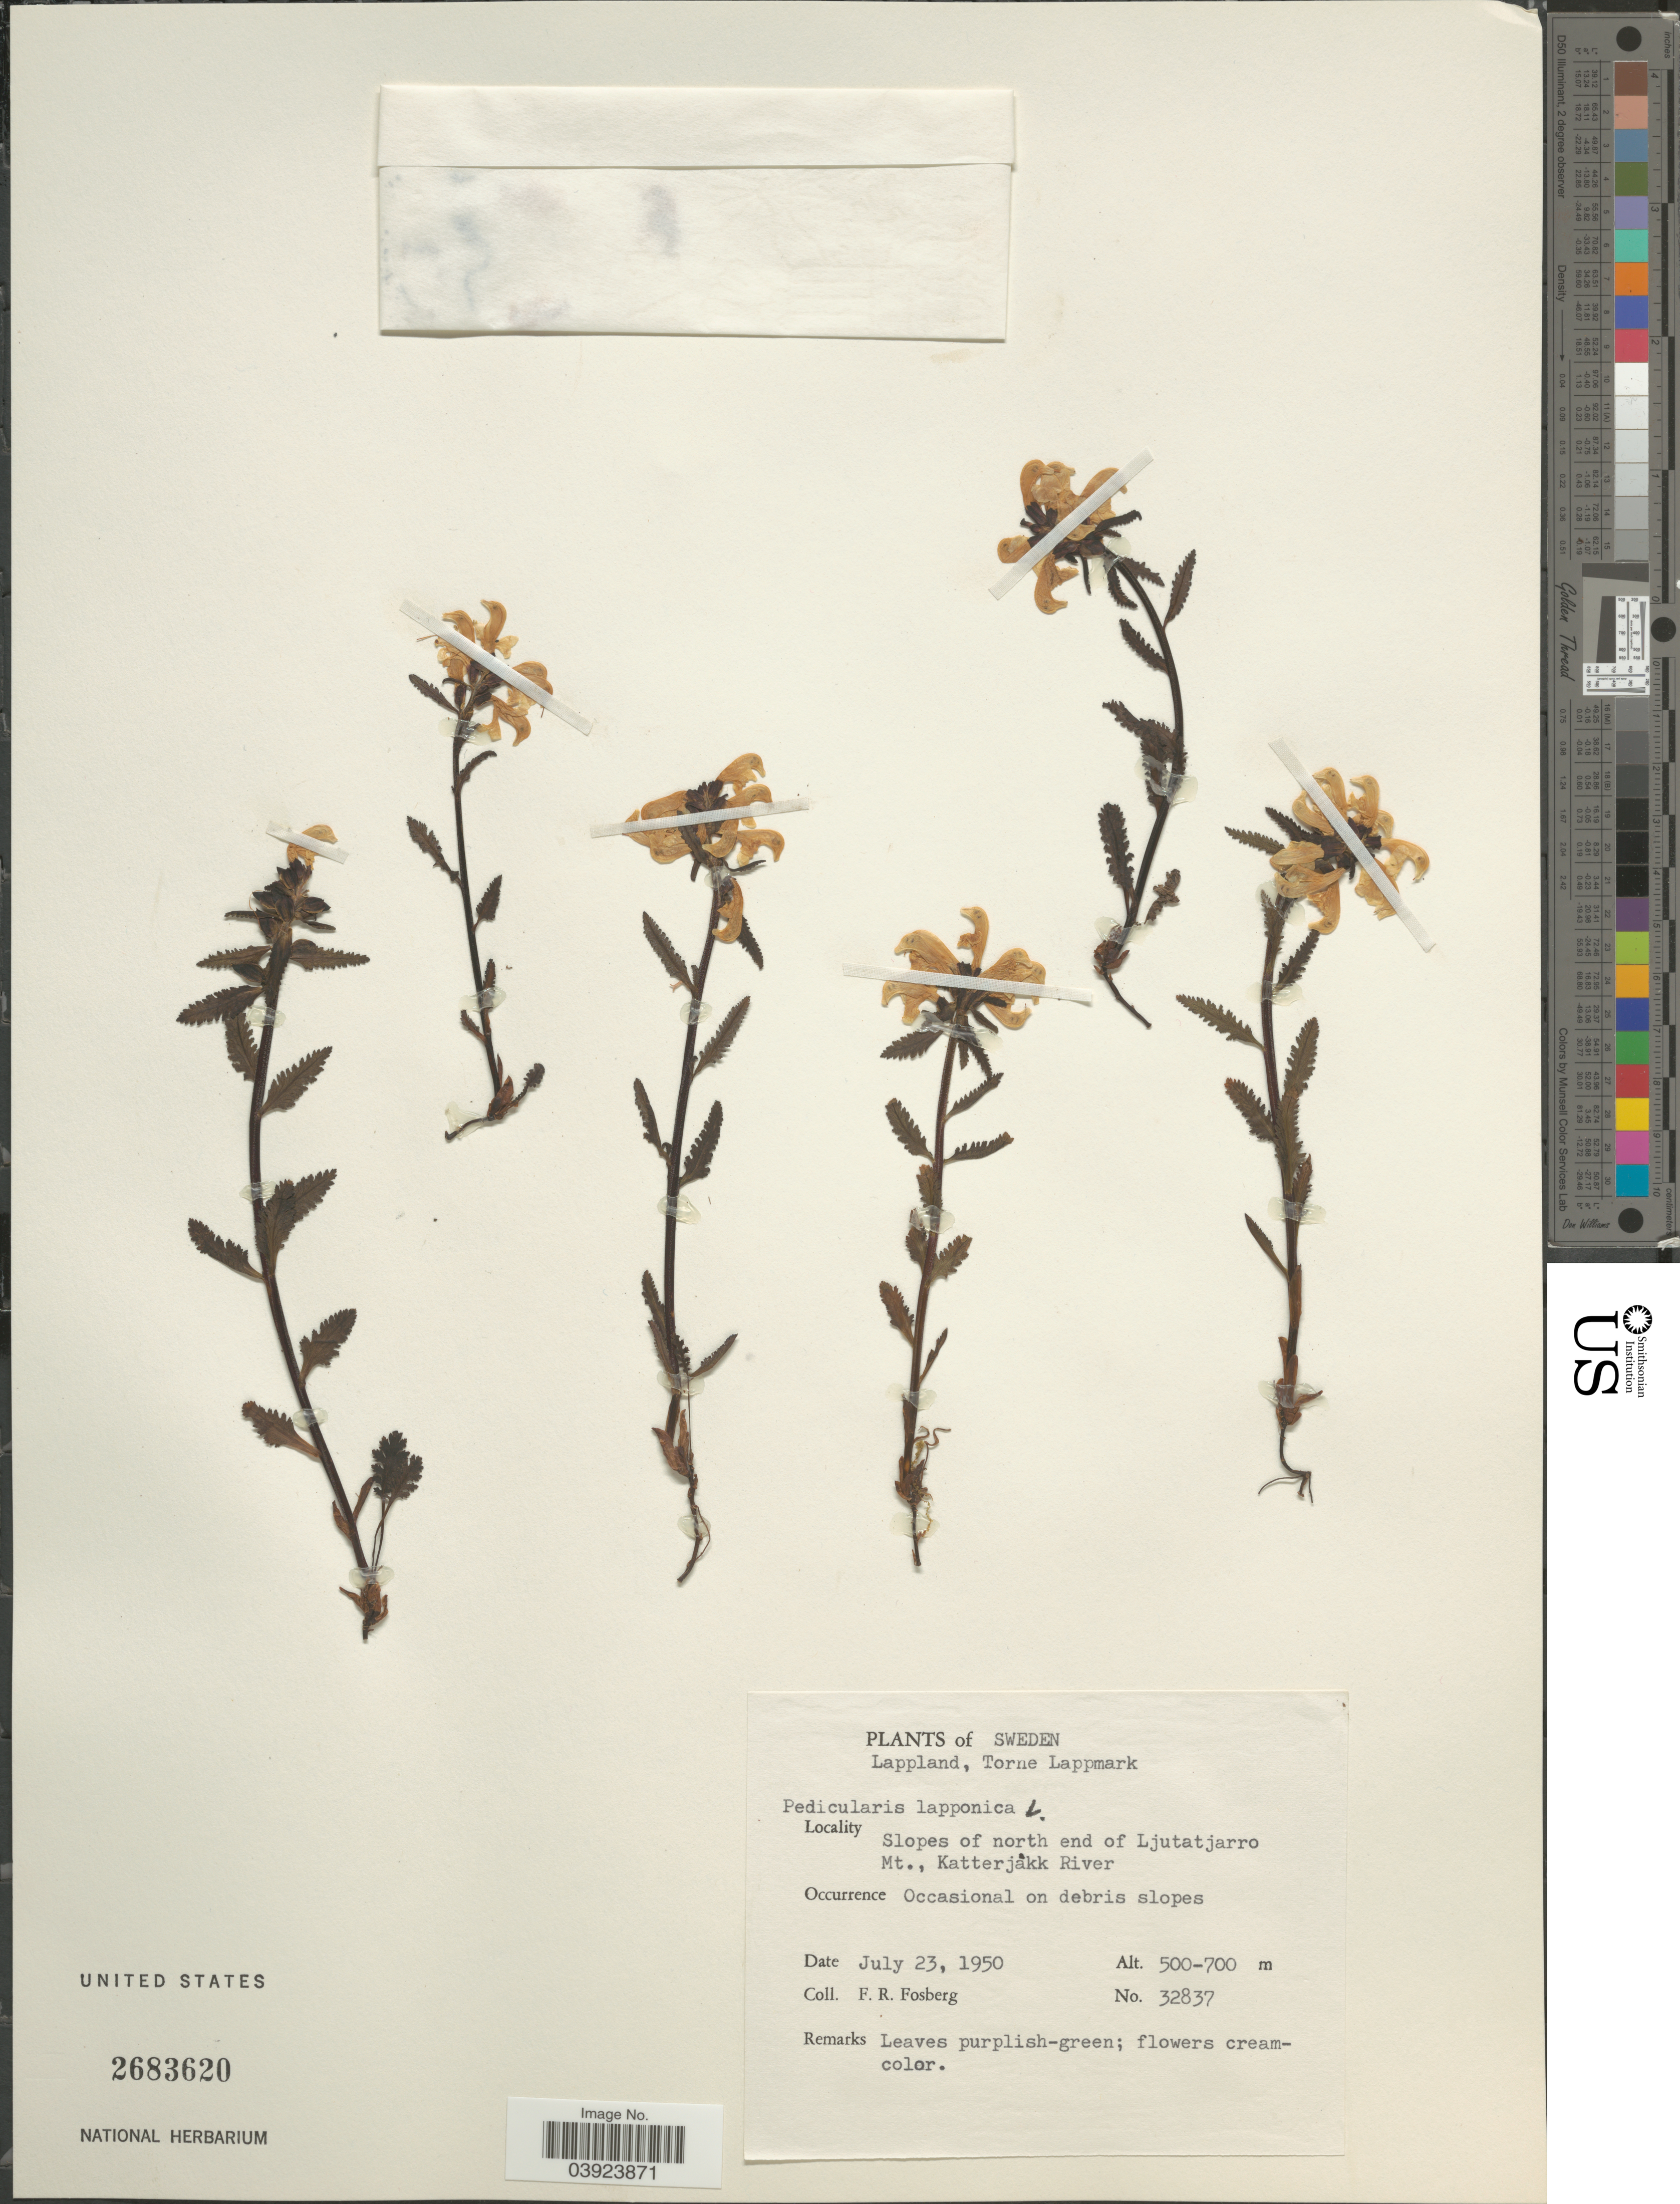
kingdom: Plantae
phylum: Tracheophyta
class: Magnoliopsida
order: Lamiales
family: Orobanchaceae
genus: Pedicularis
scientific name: Pedicularis lapponica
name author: L.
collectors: F. R. Fosberg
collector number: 32837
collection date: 1950-07-23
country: Sweden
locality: Lappland, Torne Lappmark. Slopes of north end of Ljutatjarro Mt., Katterjåkk River.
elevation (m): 500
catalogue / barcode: US 2683620